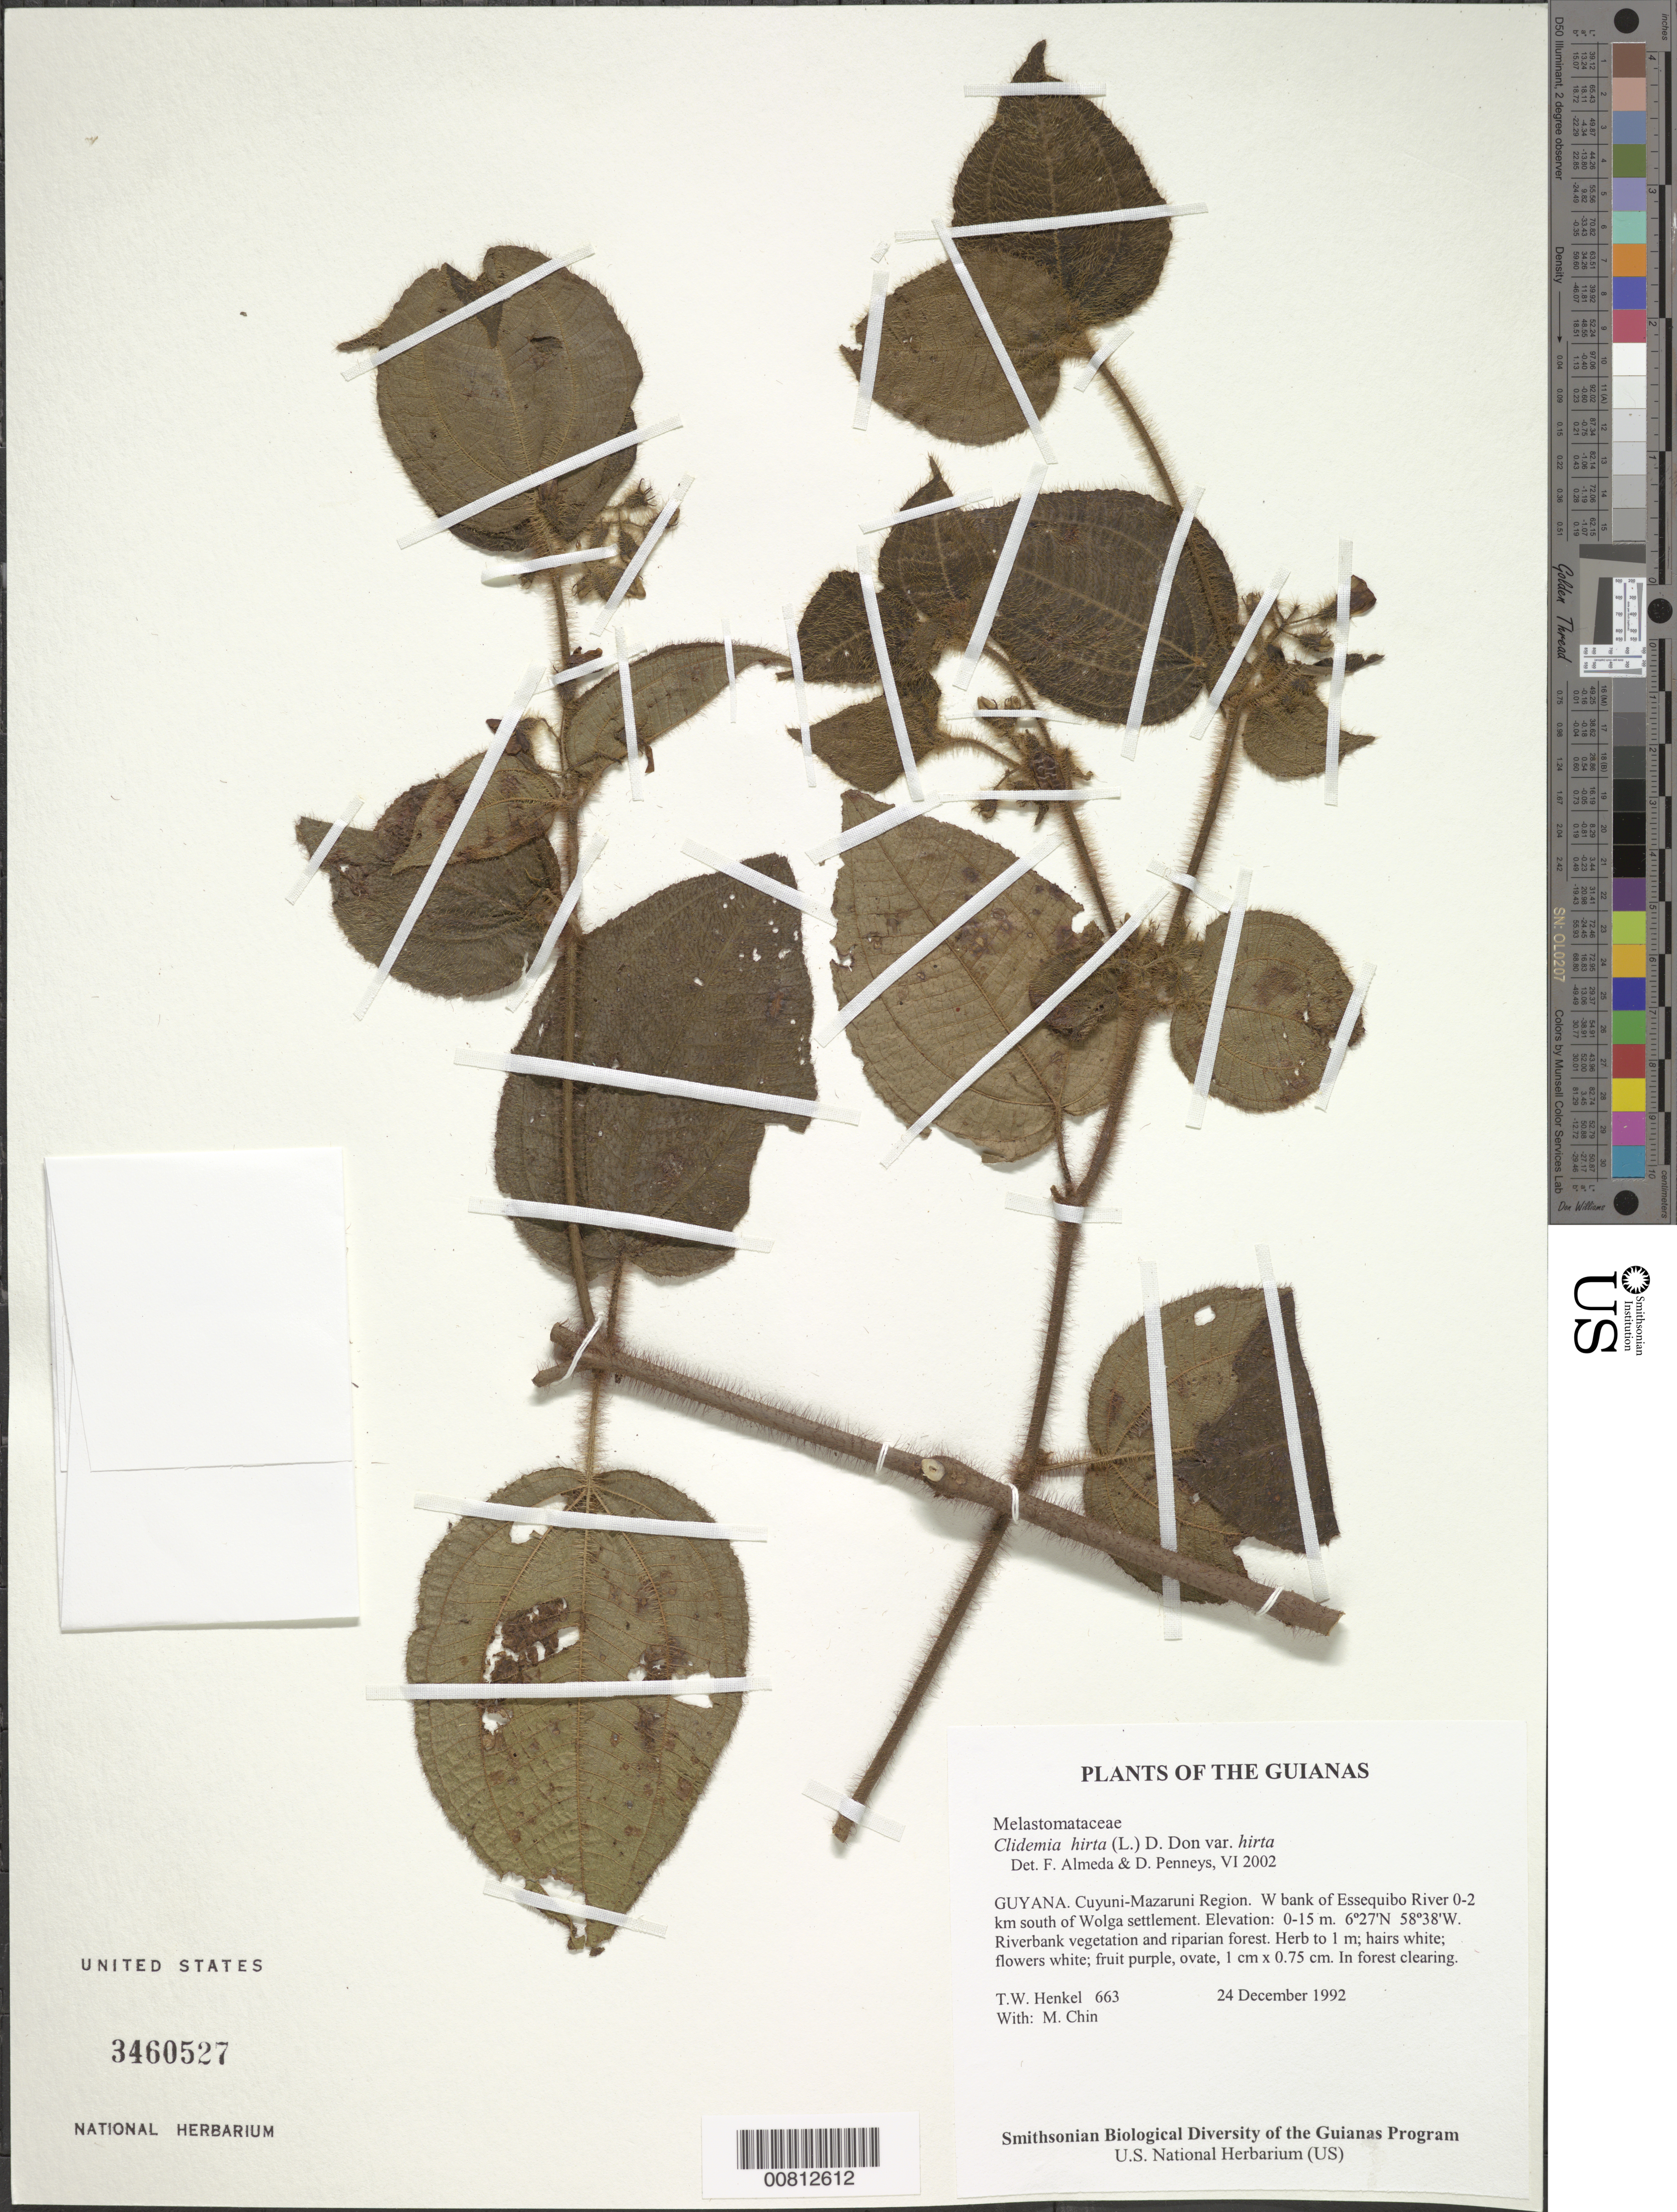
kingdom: Plantae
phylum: Tracheophyta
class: Magnoliopsida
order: Myrtales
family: Melastomataceae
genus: Clidemia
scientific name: Clidemia hirta var. hirta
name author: (L.) D. Don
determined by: Almeda, F.; Penneys, D. S.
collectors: T. Henkel & M. Chin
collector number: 663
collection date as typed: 24 December 1992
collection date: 1992-12-24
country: Guyana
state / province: Cuyuni-Mazaruni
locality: W bank of Essequibo River 0-2 km south of Wolga settlement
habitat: Riverbank vegetation and riparian forest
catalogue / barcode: US 3460527